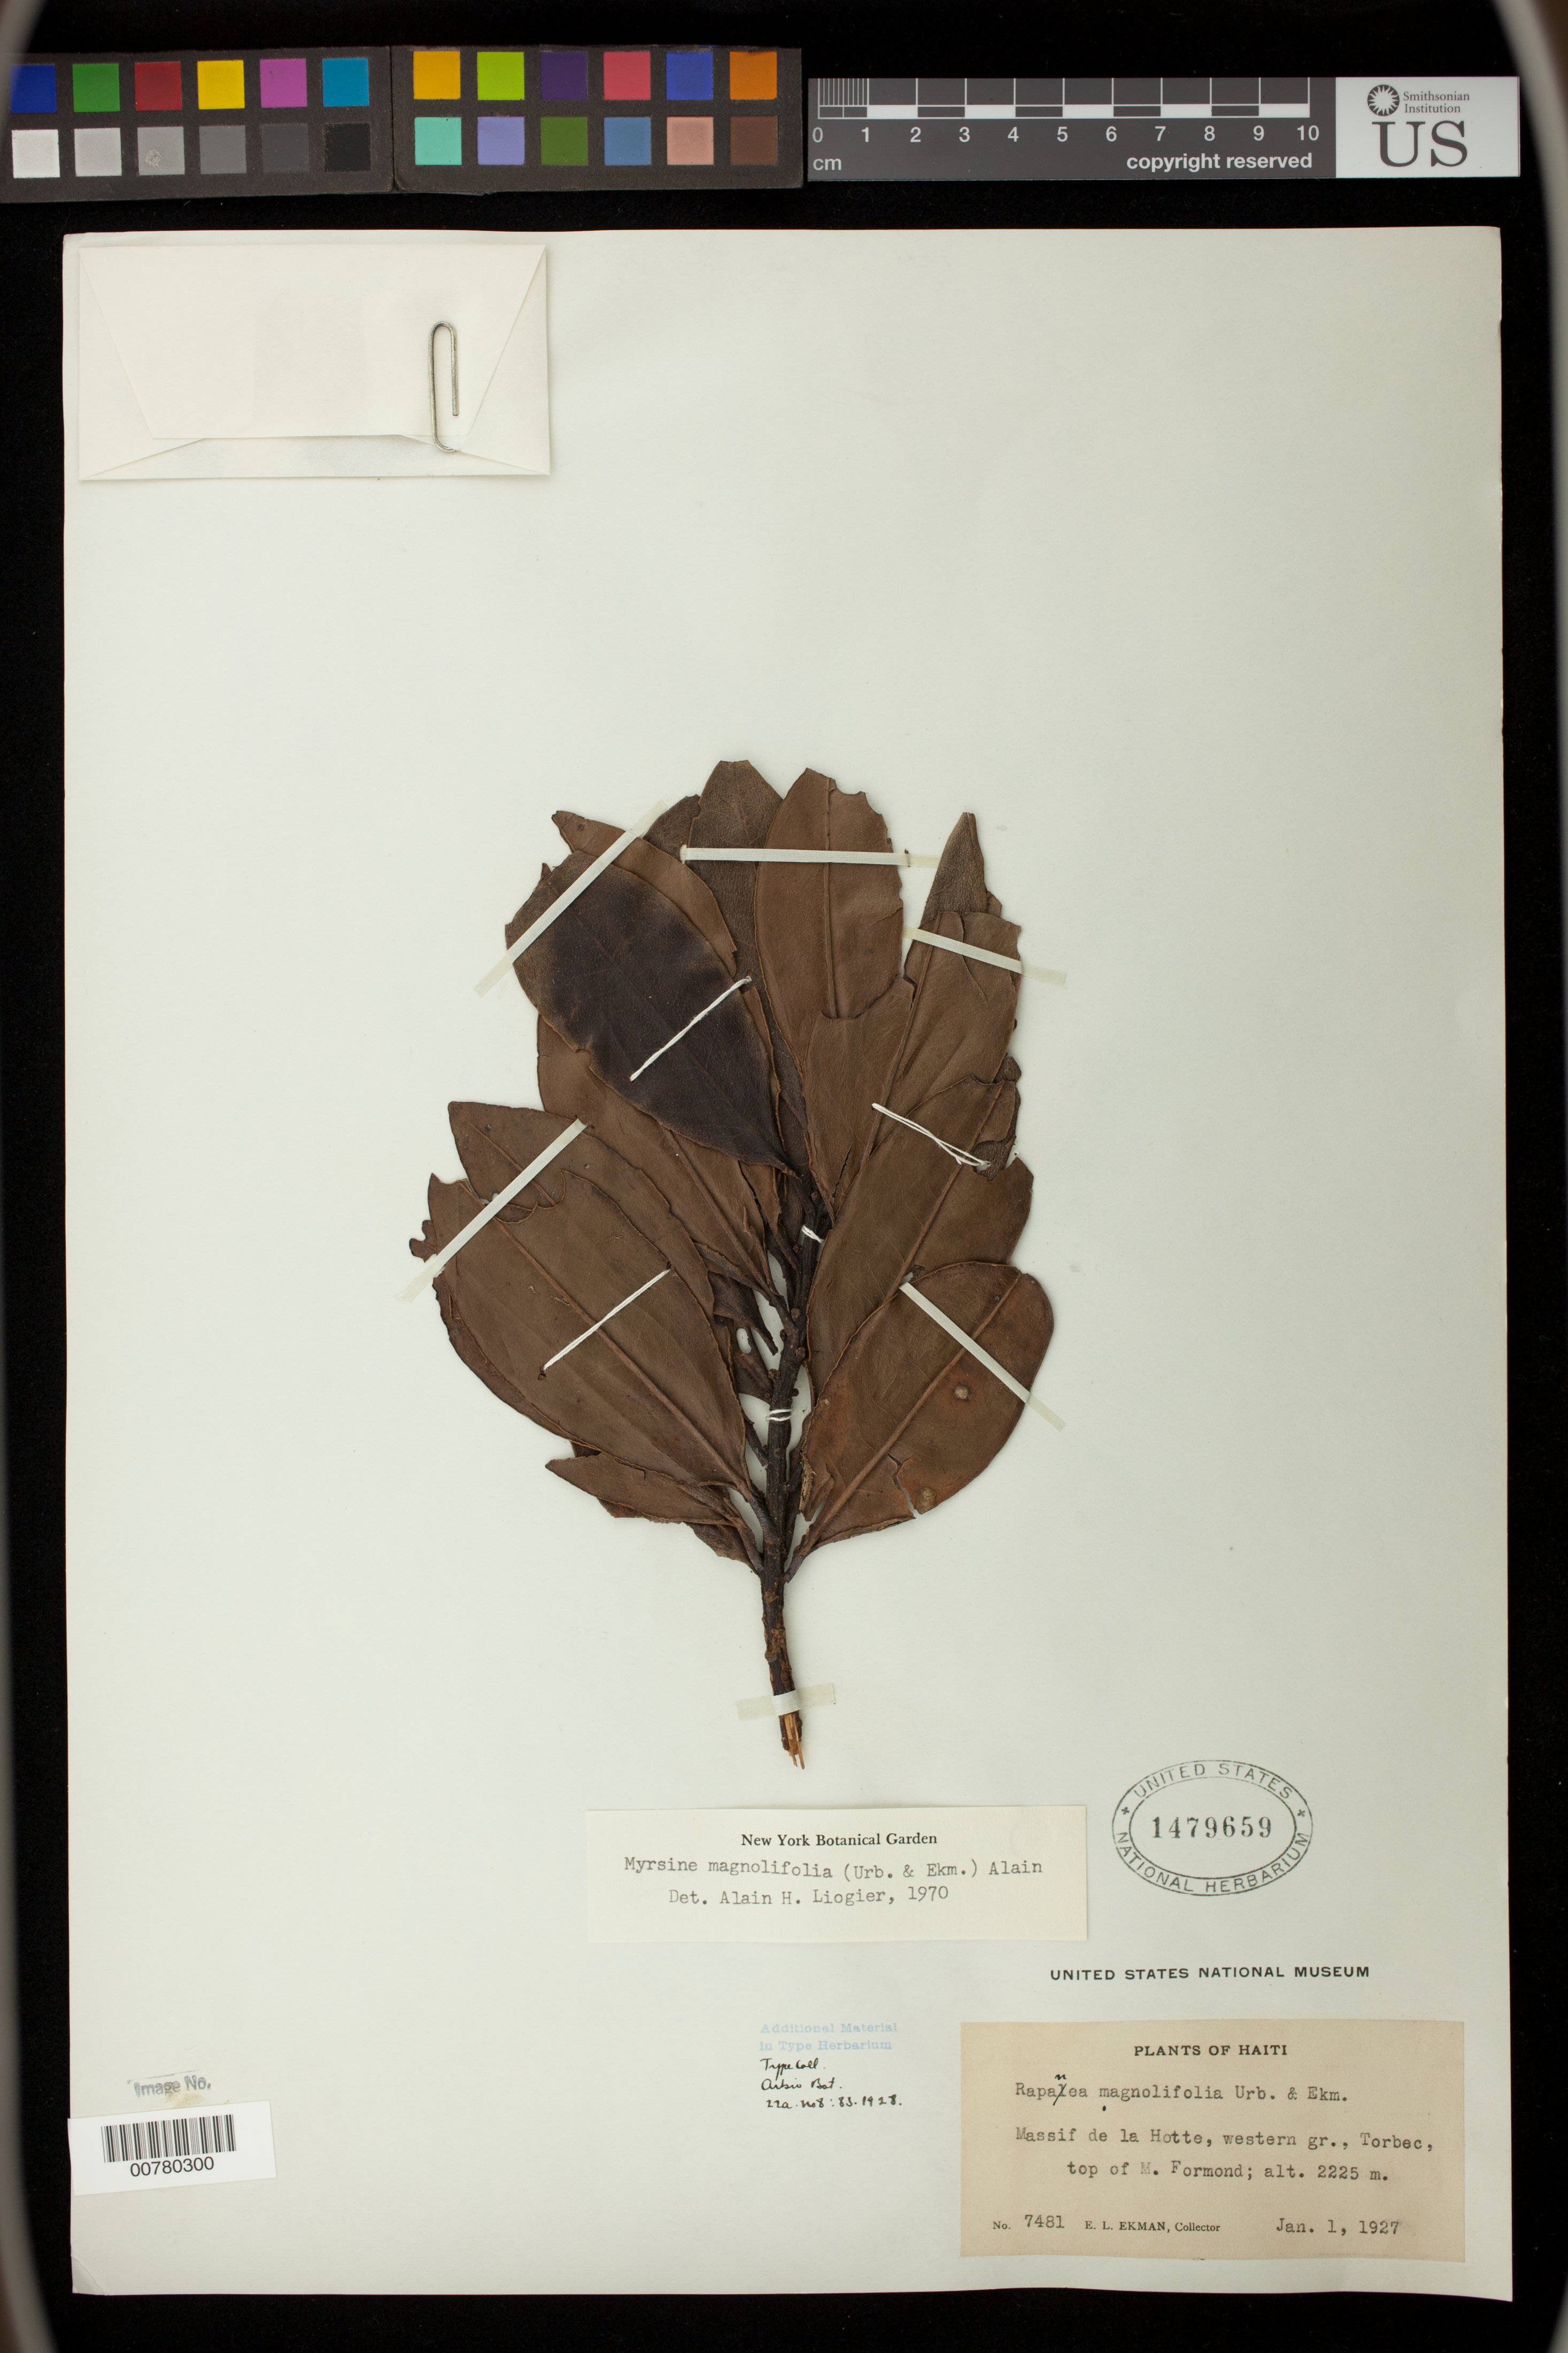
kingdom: Plantae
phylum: Tracheophyta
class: Magnoliopsida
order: Ericales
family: Primulaceae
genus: Rapanea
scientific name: Rapanea magnolifolia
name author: Urb. & Ekman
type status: Isotype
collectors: E. L. Ekman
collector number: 7481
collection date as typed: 01 Jan 1927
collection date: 1927-01-01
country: Haiti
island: Hispaniola Island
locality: Massif de La Hotte, prope Torbec, Morne Forman.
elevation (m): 2225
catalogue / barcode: US 1479659